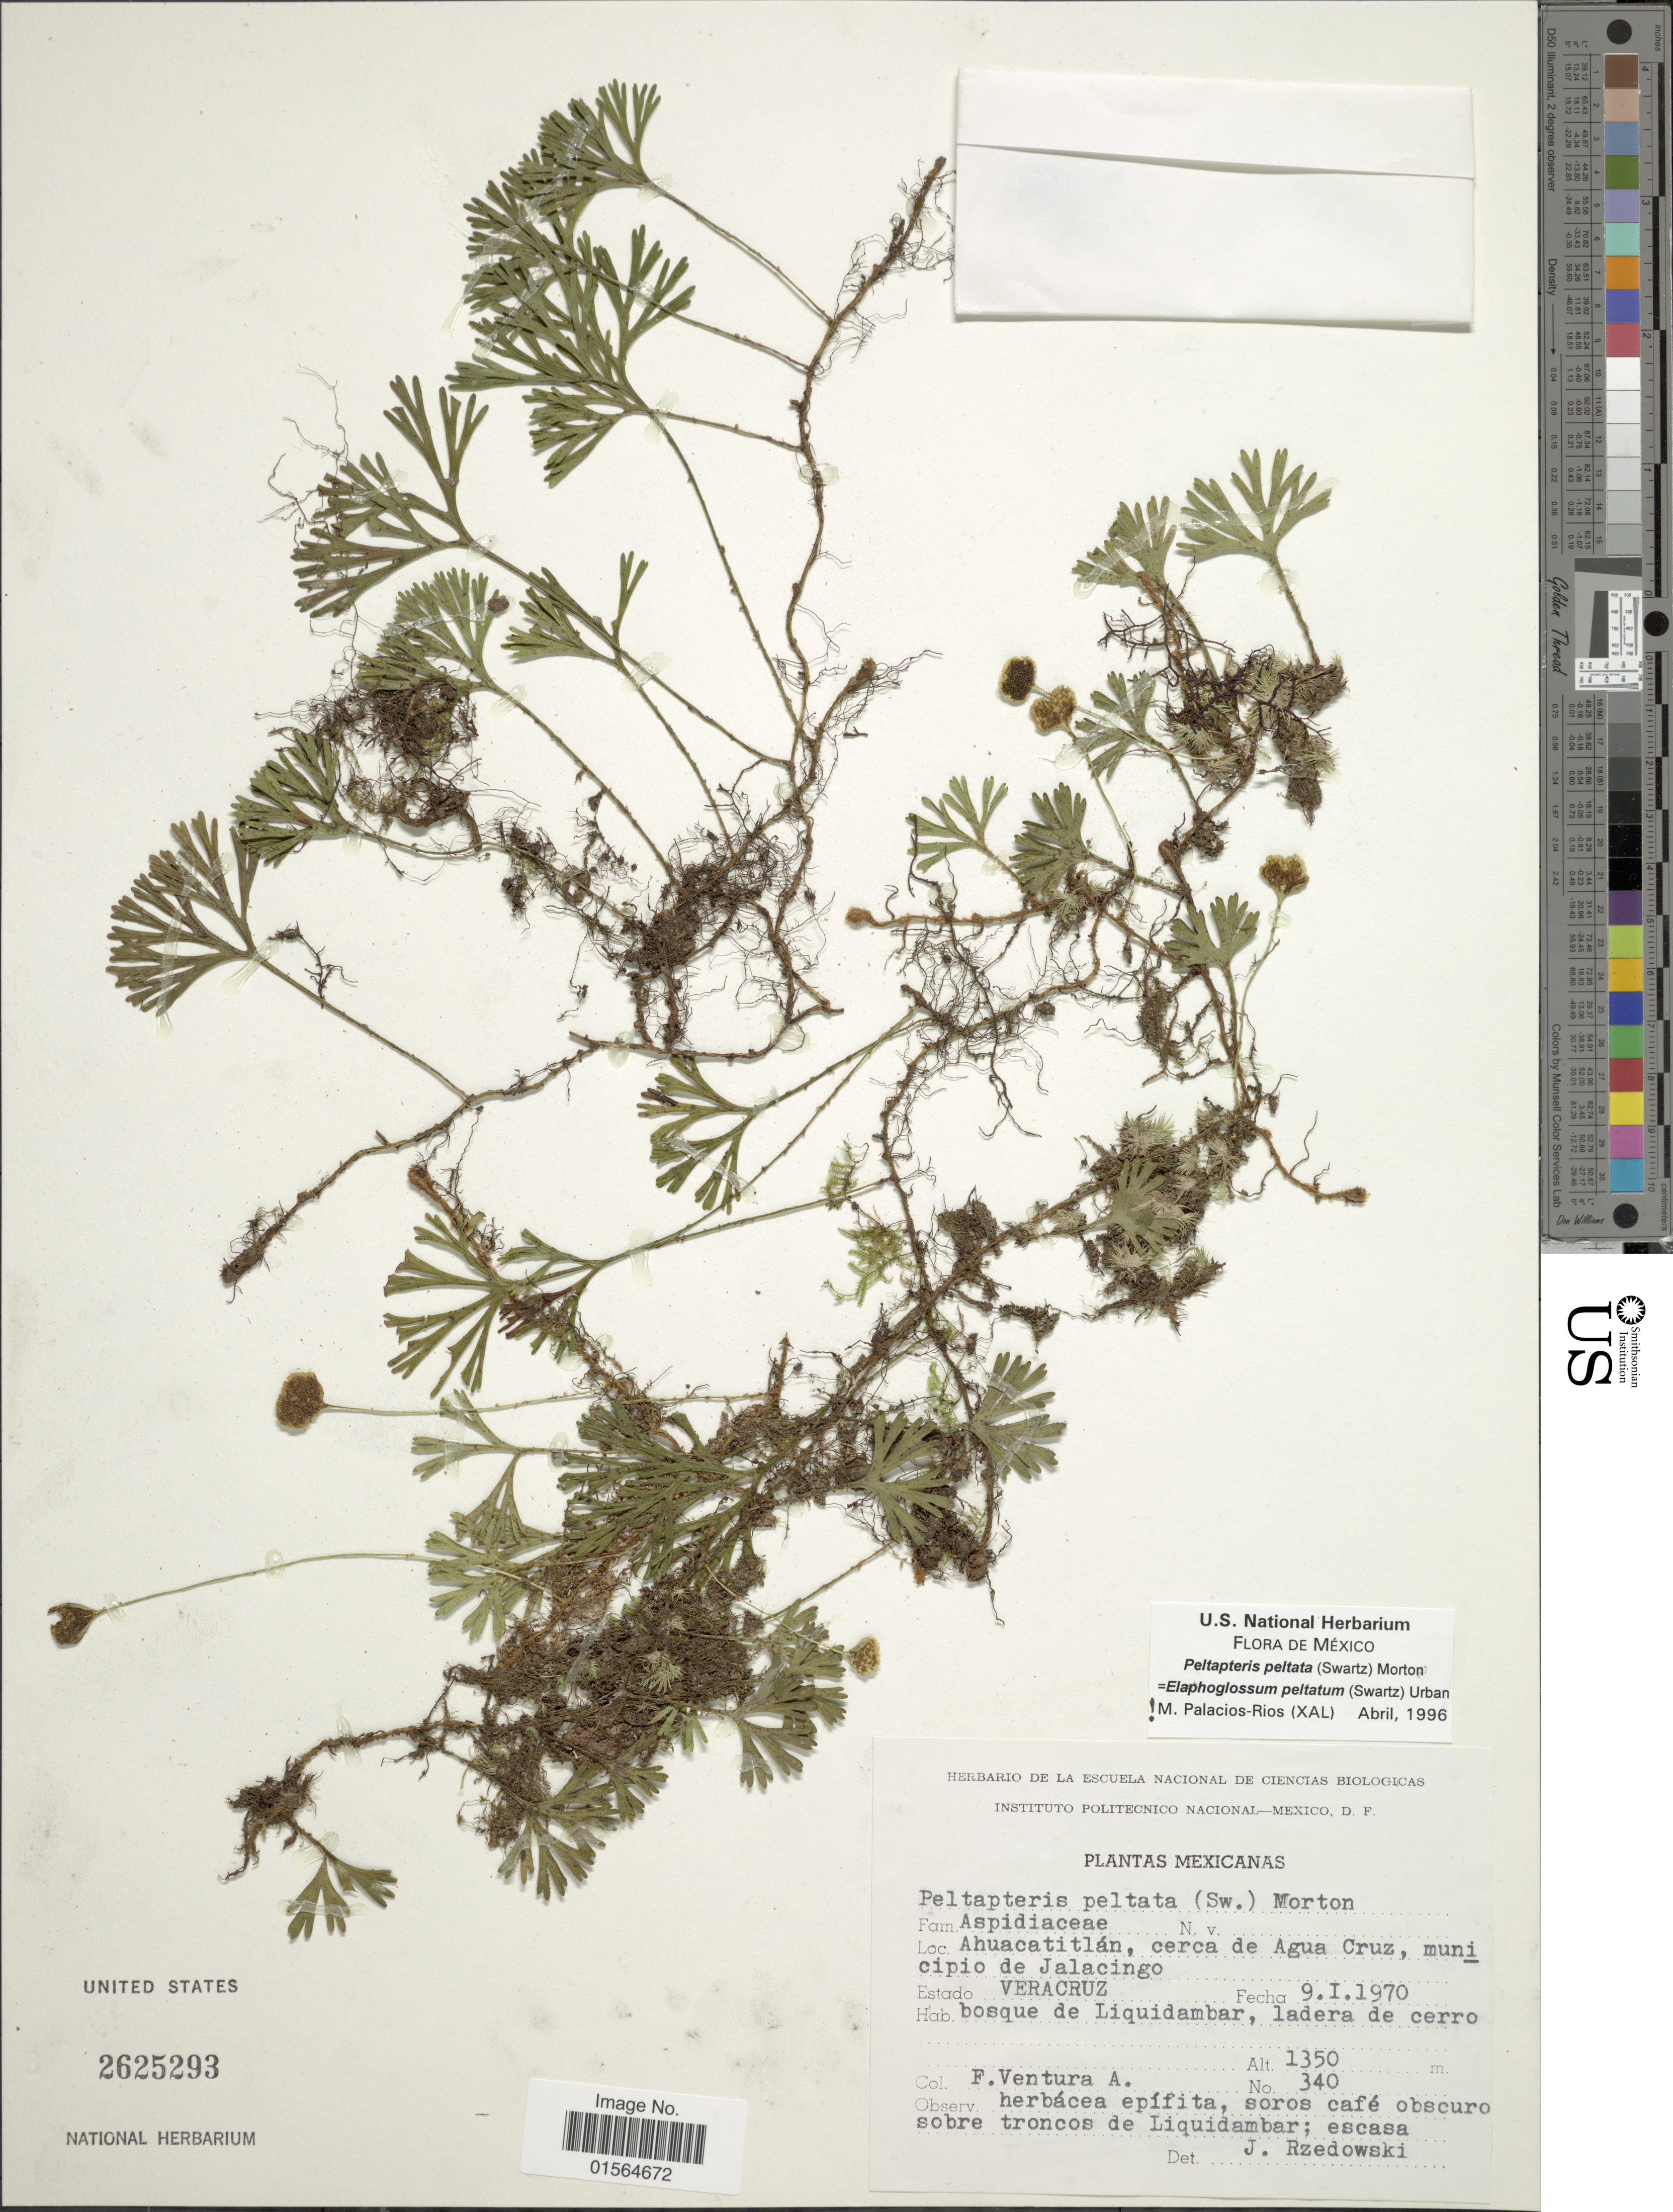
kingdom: Plantae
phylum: Tracheophyta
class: Polypodiopsida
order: Polypodiales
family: Dryopteridaceae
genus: Elaphoglossum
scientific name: Elaphoglossum peltatum f. peltatum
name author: (Sw.) Urb.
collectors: F. Ventura A.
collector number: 340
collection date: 1970-01-09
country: Mexico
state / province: Veracruz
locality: Ahuacatitlan, cerca de Agua Cruz, municipio de Jalacingo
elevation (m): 1350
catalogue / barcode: US 2625293